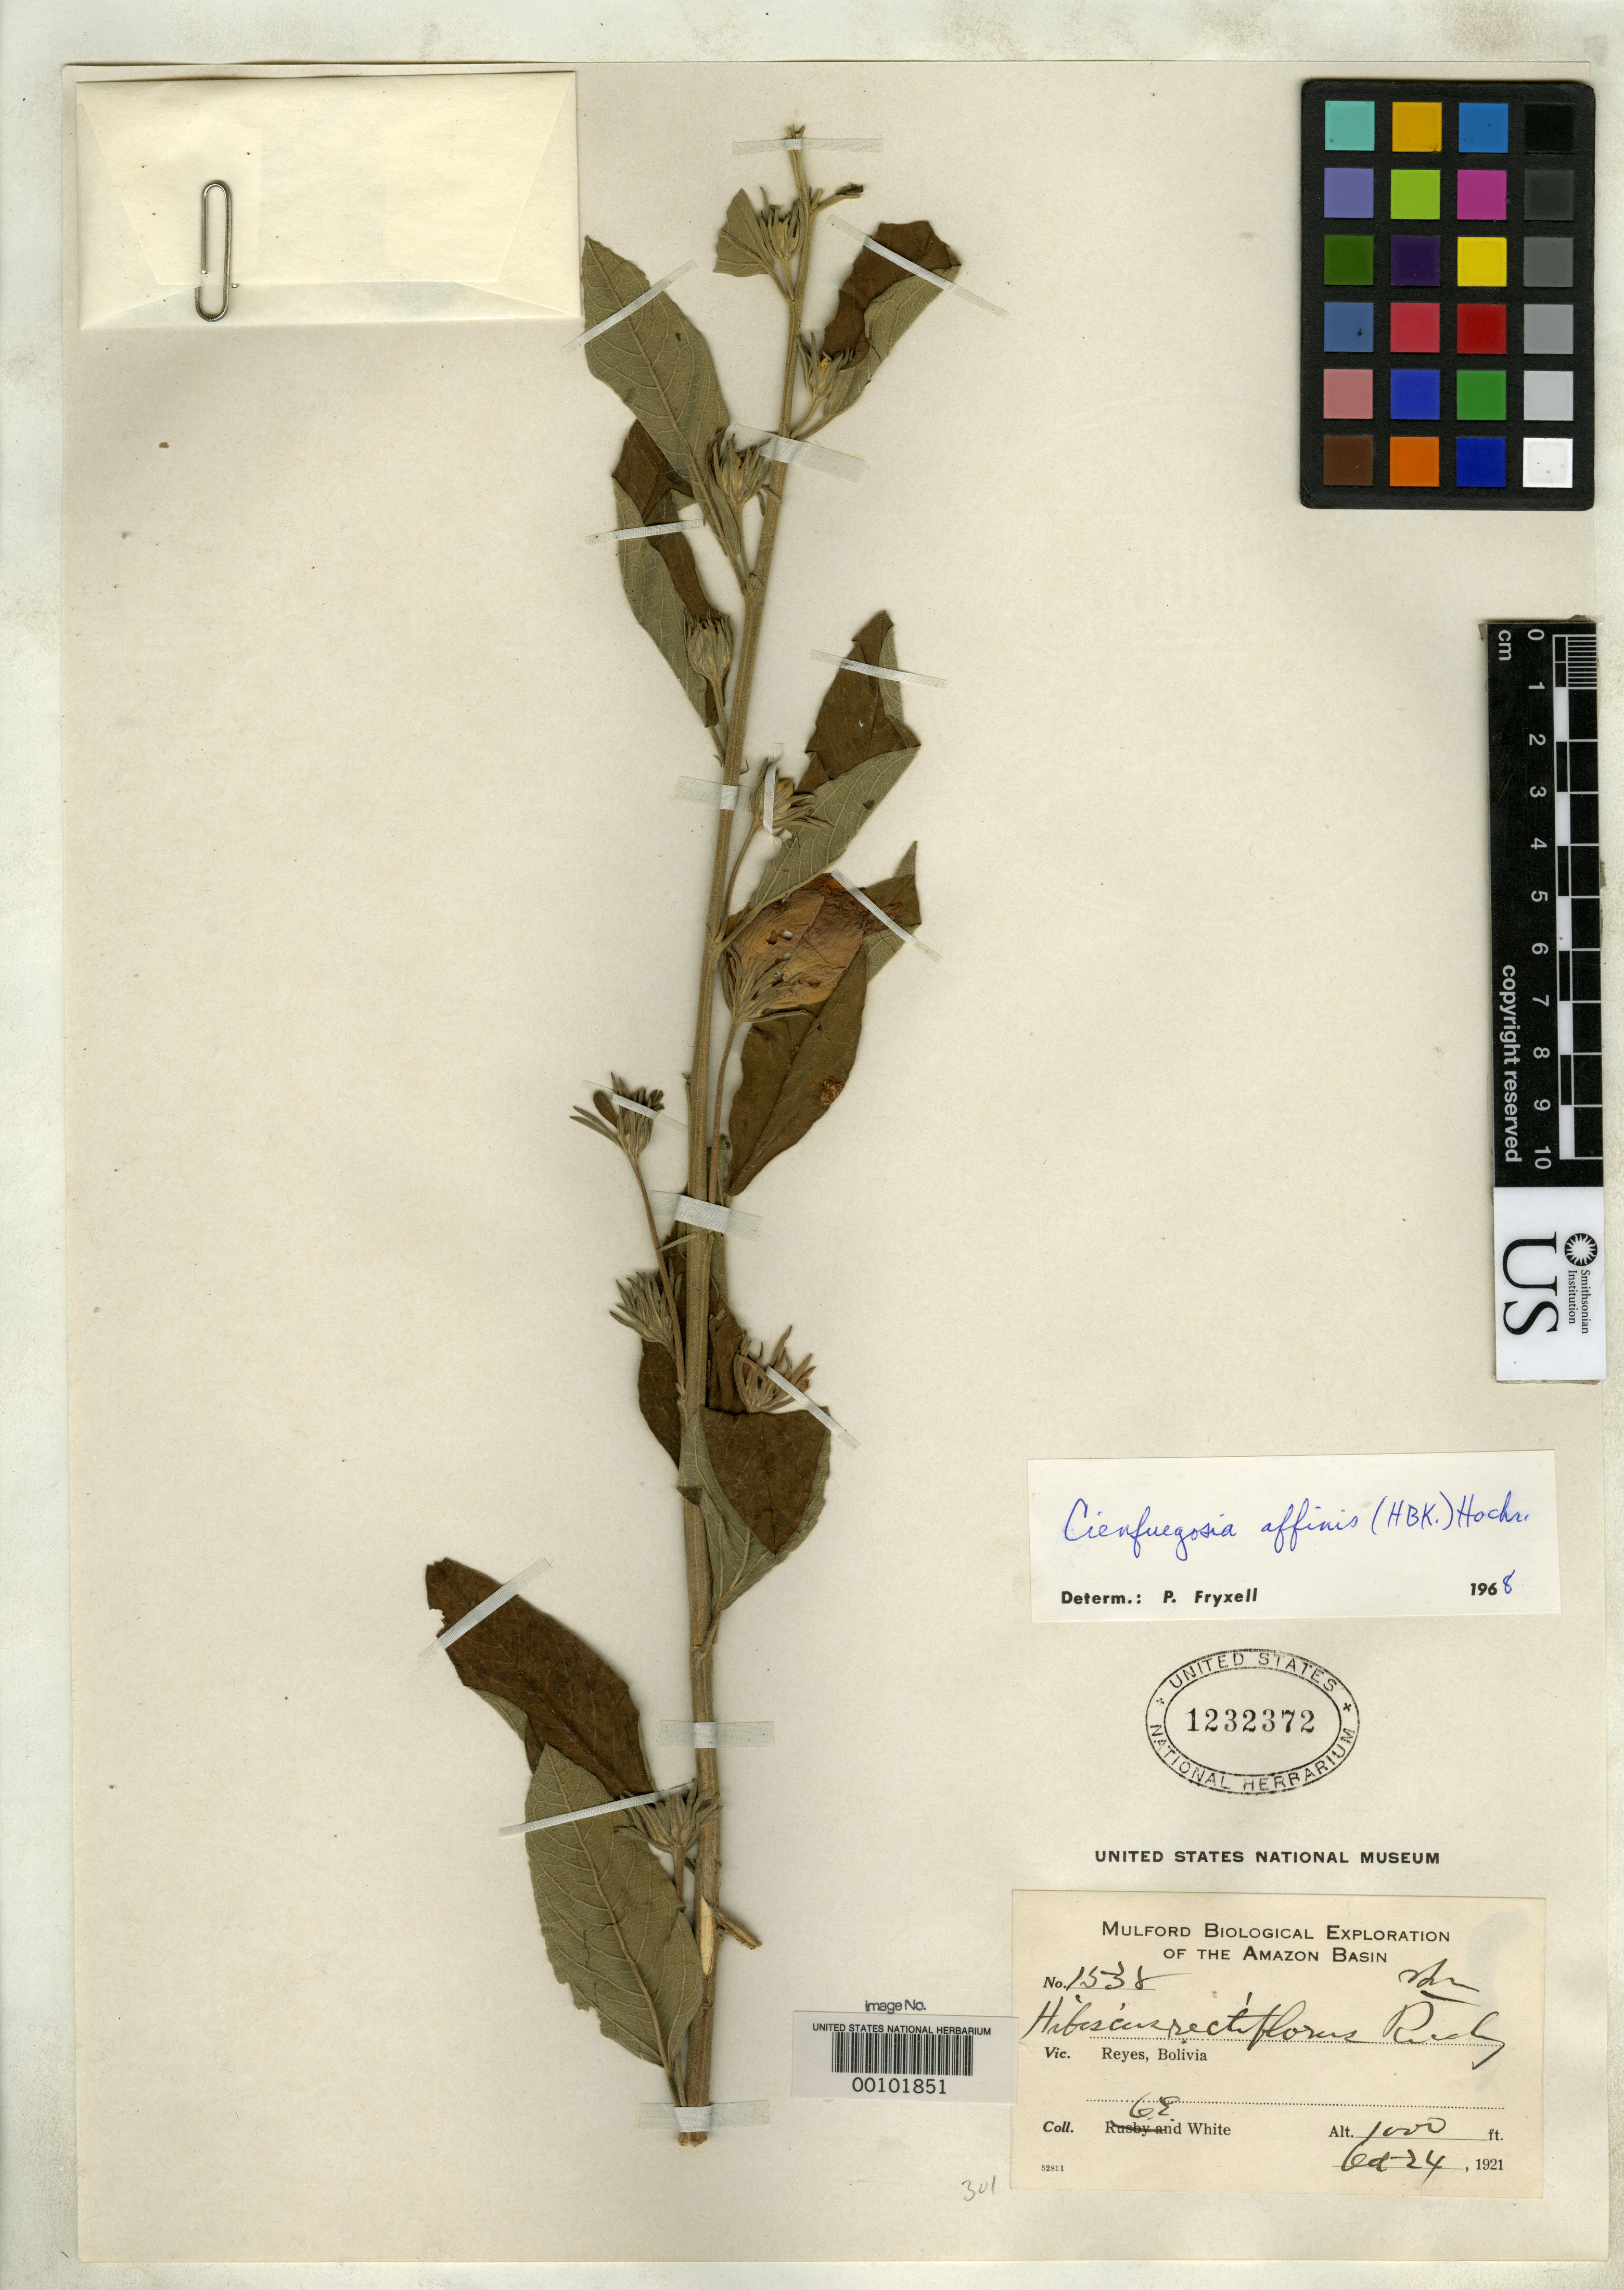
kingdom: Plantae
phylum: Tracheophyta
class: Magnoliopsida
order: Malvales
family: Malvaceae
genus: Hibiscus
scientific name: Hibiscus rectiflorus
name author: Rusby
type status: Isotype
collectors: O. E. White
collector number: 1538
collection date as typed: Oct. 24, 1921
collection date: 1921-10-24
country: Bolivia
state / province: Beni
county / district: José Ballivián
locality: Reyes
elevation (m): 305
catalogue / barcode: US 1232372